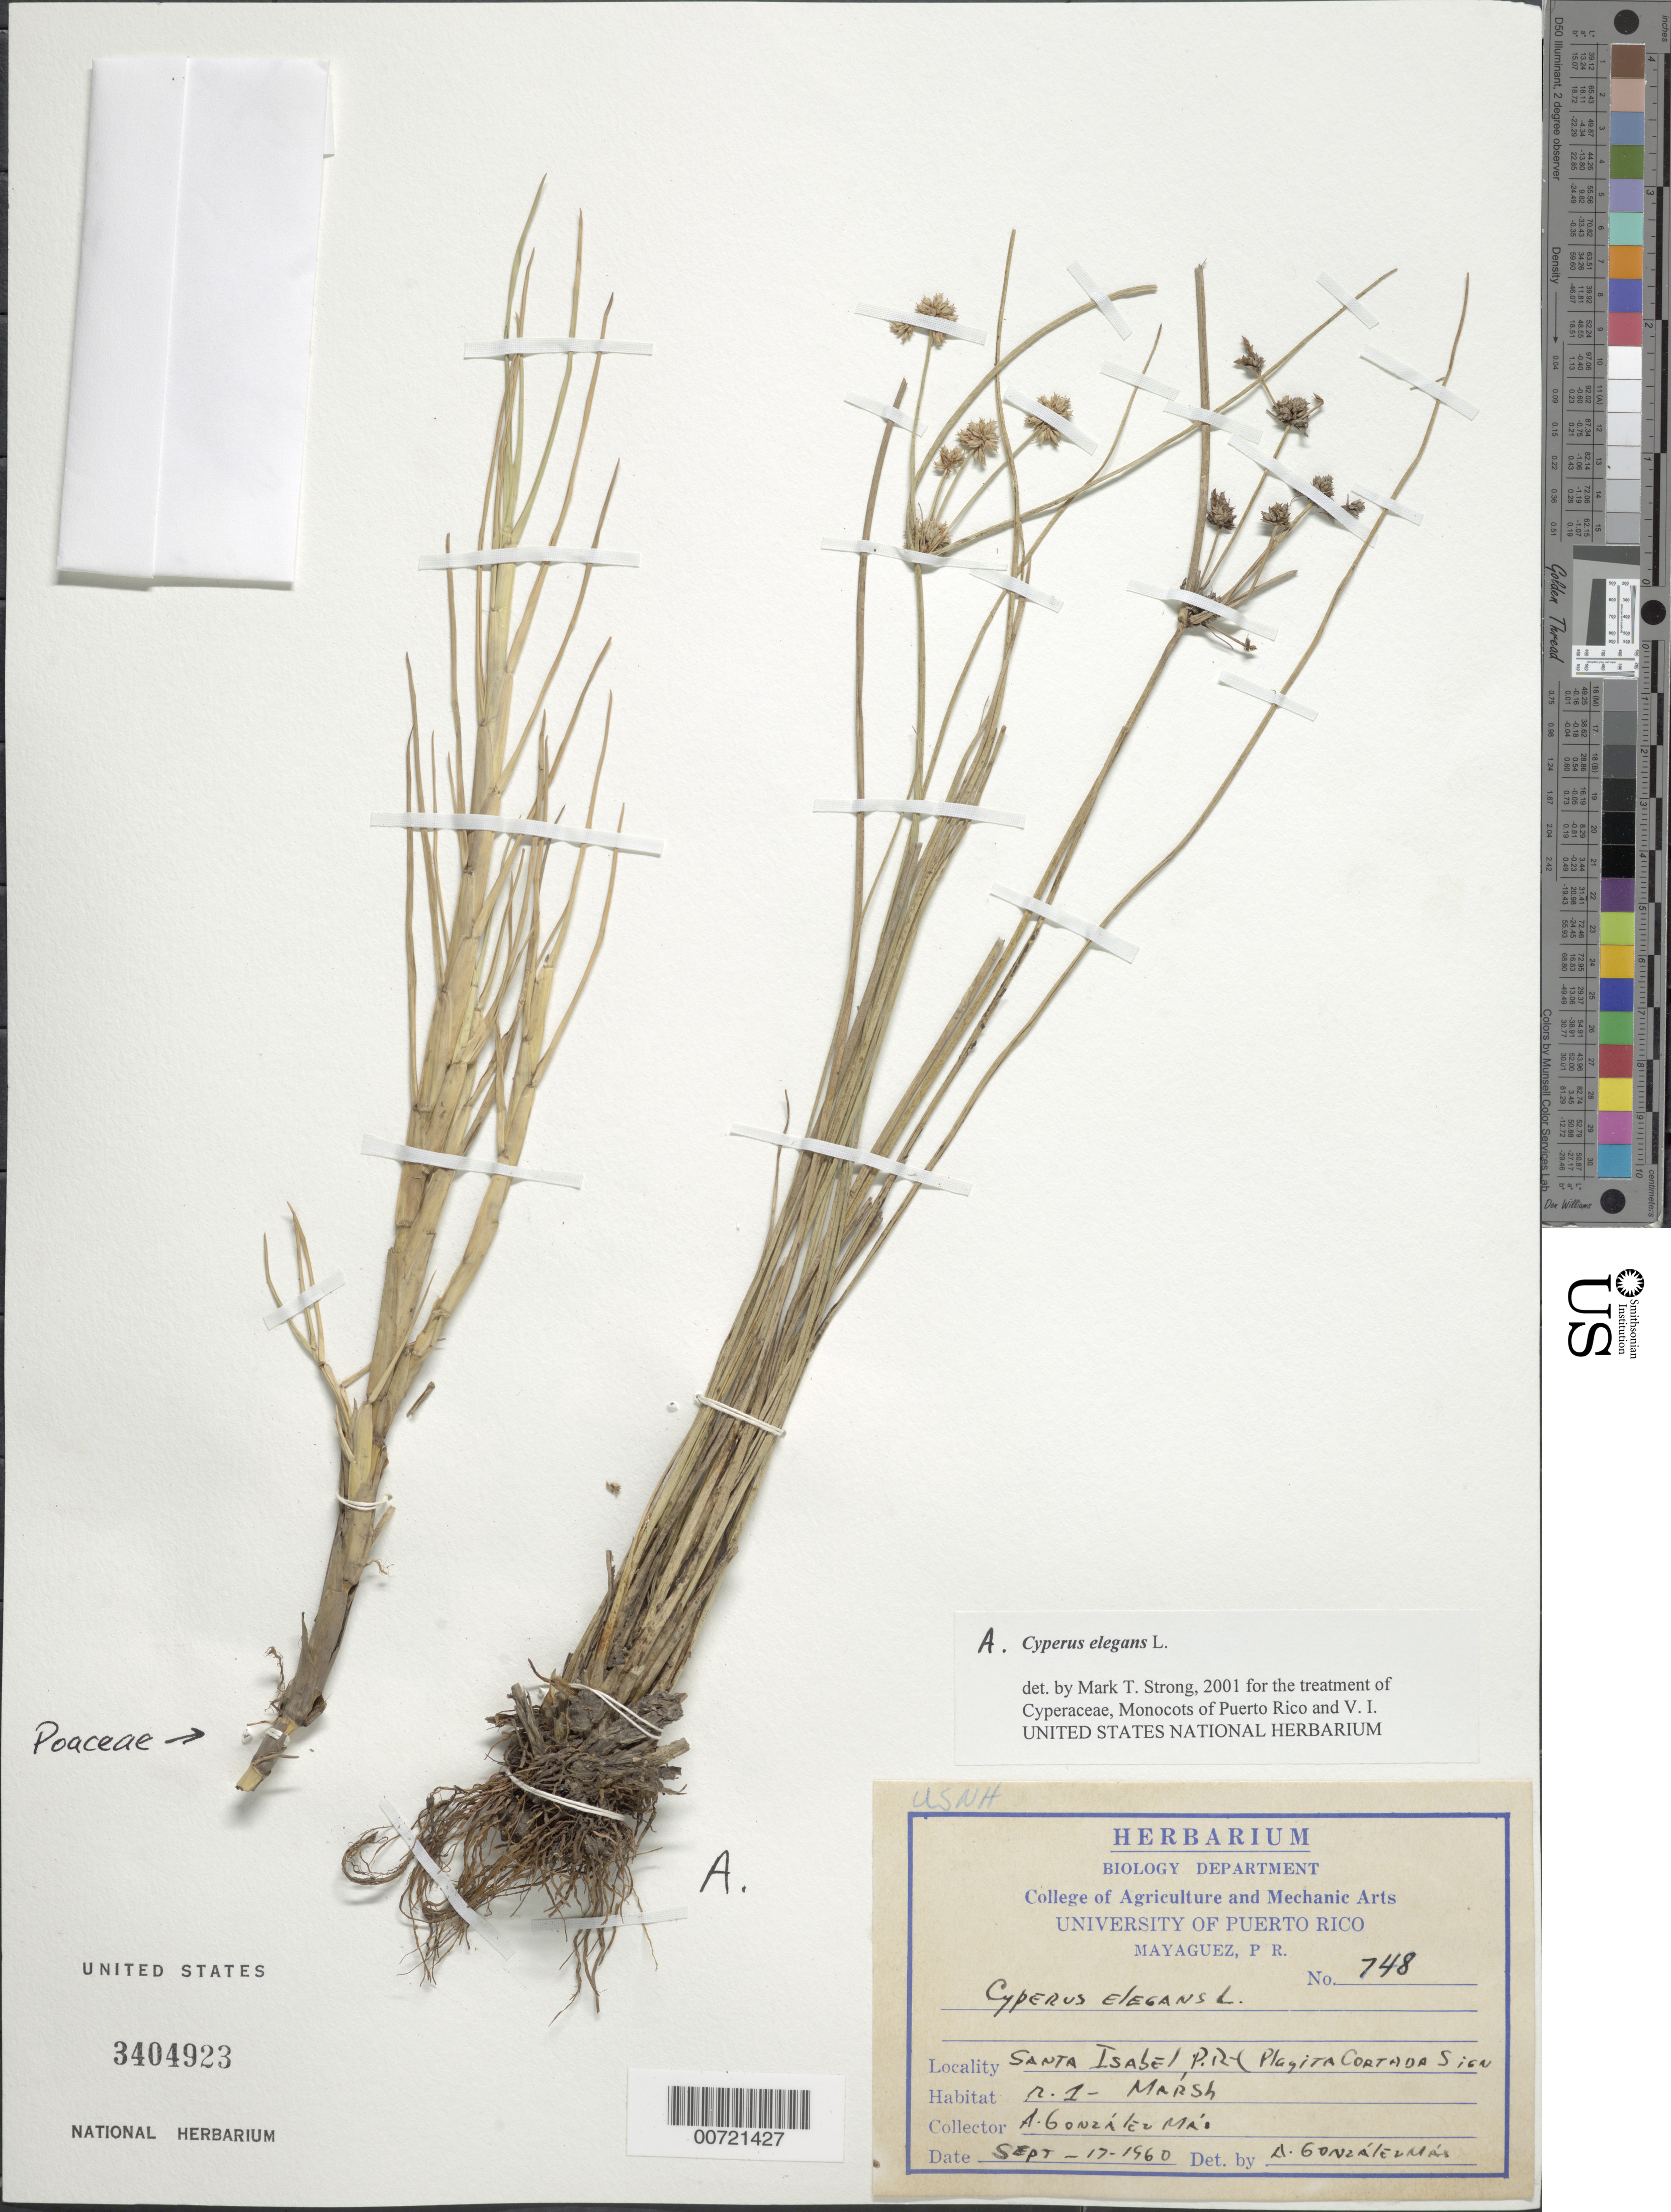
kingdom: Plantae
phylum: Tracheophyta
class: Liliopsida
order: Poales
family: Cyperaceae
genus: Cyperus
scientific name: Cyperus elegans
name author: L.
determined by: Strong, M. T., (US), Smithsonian Institution - National Museum of Natural History (UNITED STATES)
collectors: A. González Más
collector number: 748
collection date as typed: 17 Sep 1960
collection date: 1960-09-17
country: Puerto Rico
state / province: Santa Isabel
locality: Santa Isabel: Playita Cortada Sign, Rt. 1.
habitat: Marsh.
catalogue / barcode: US 3404923